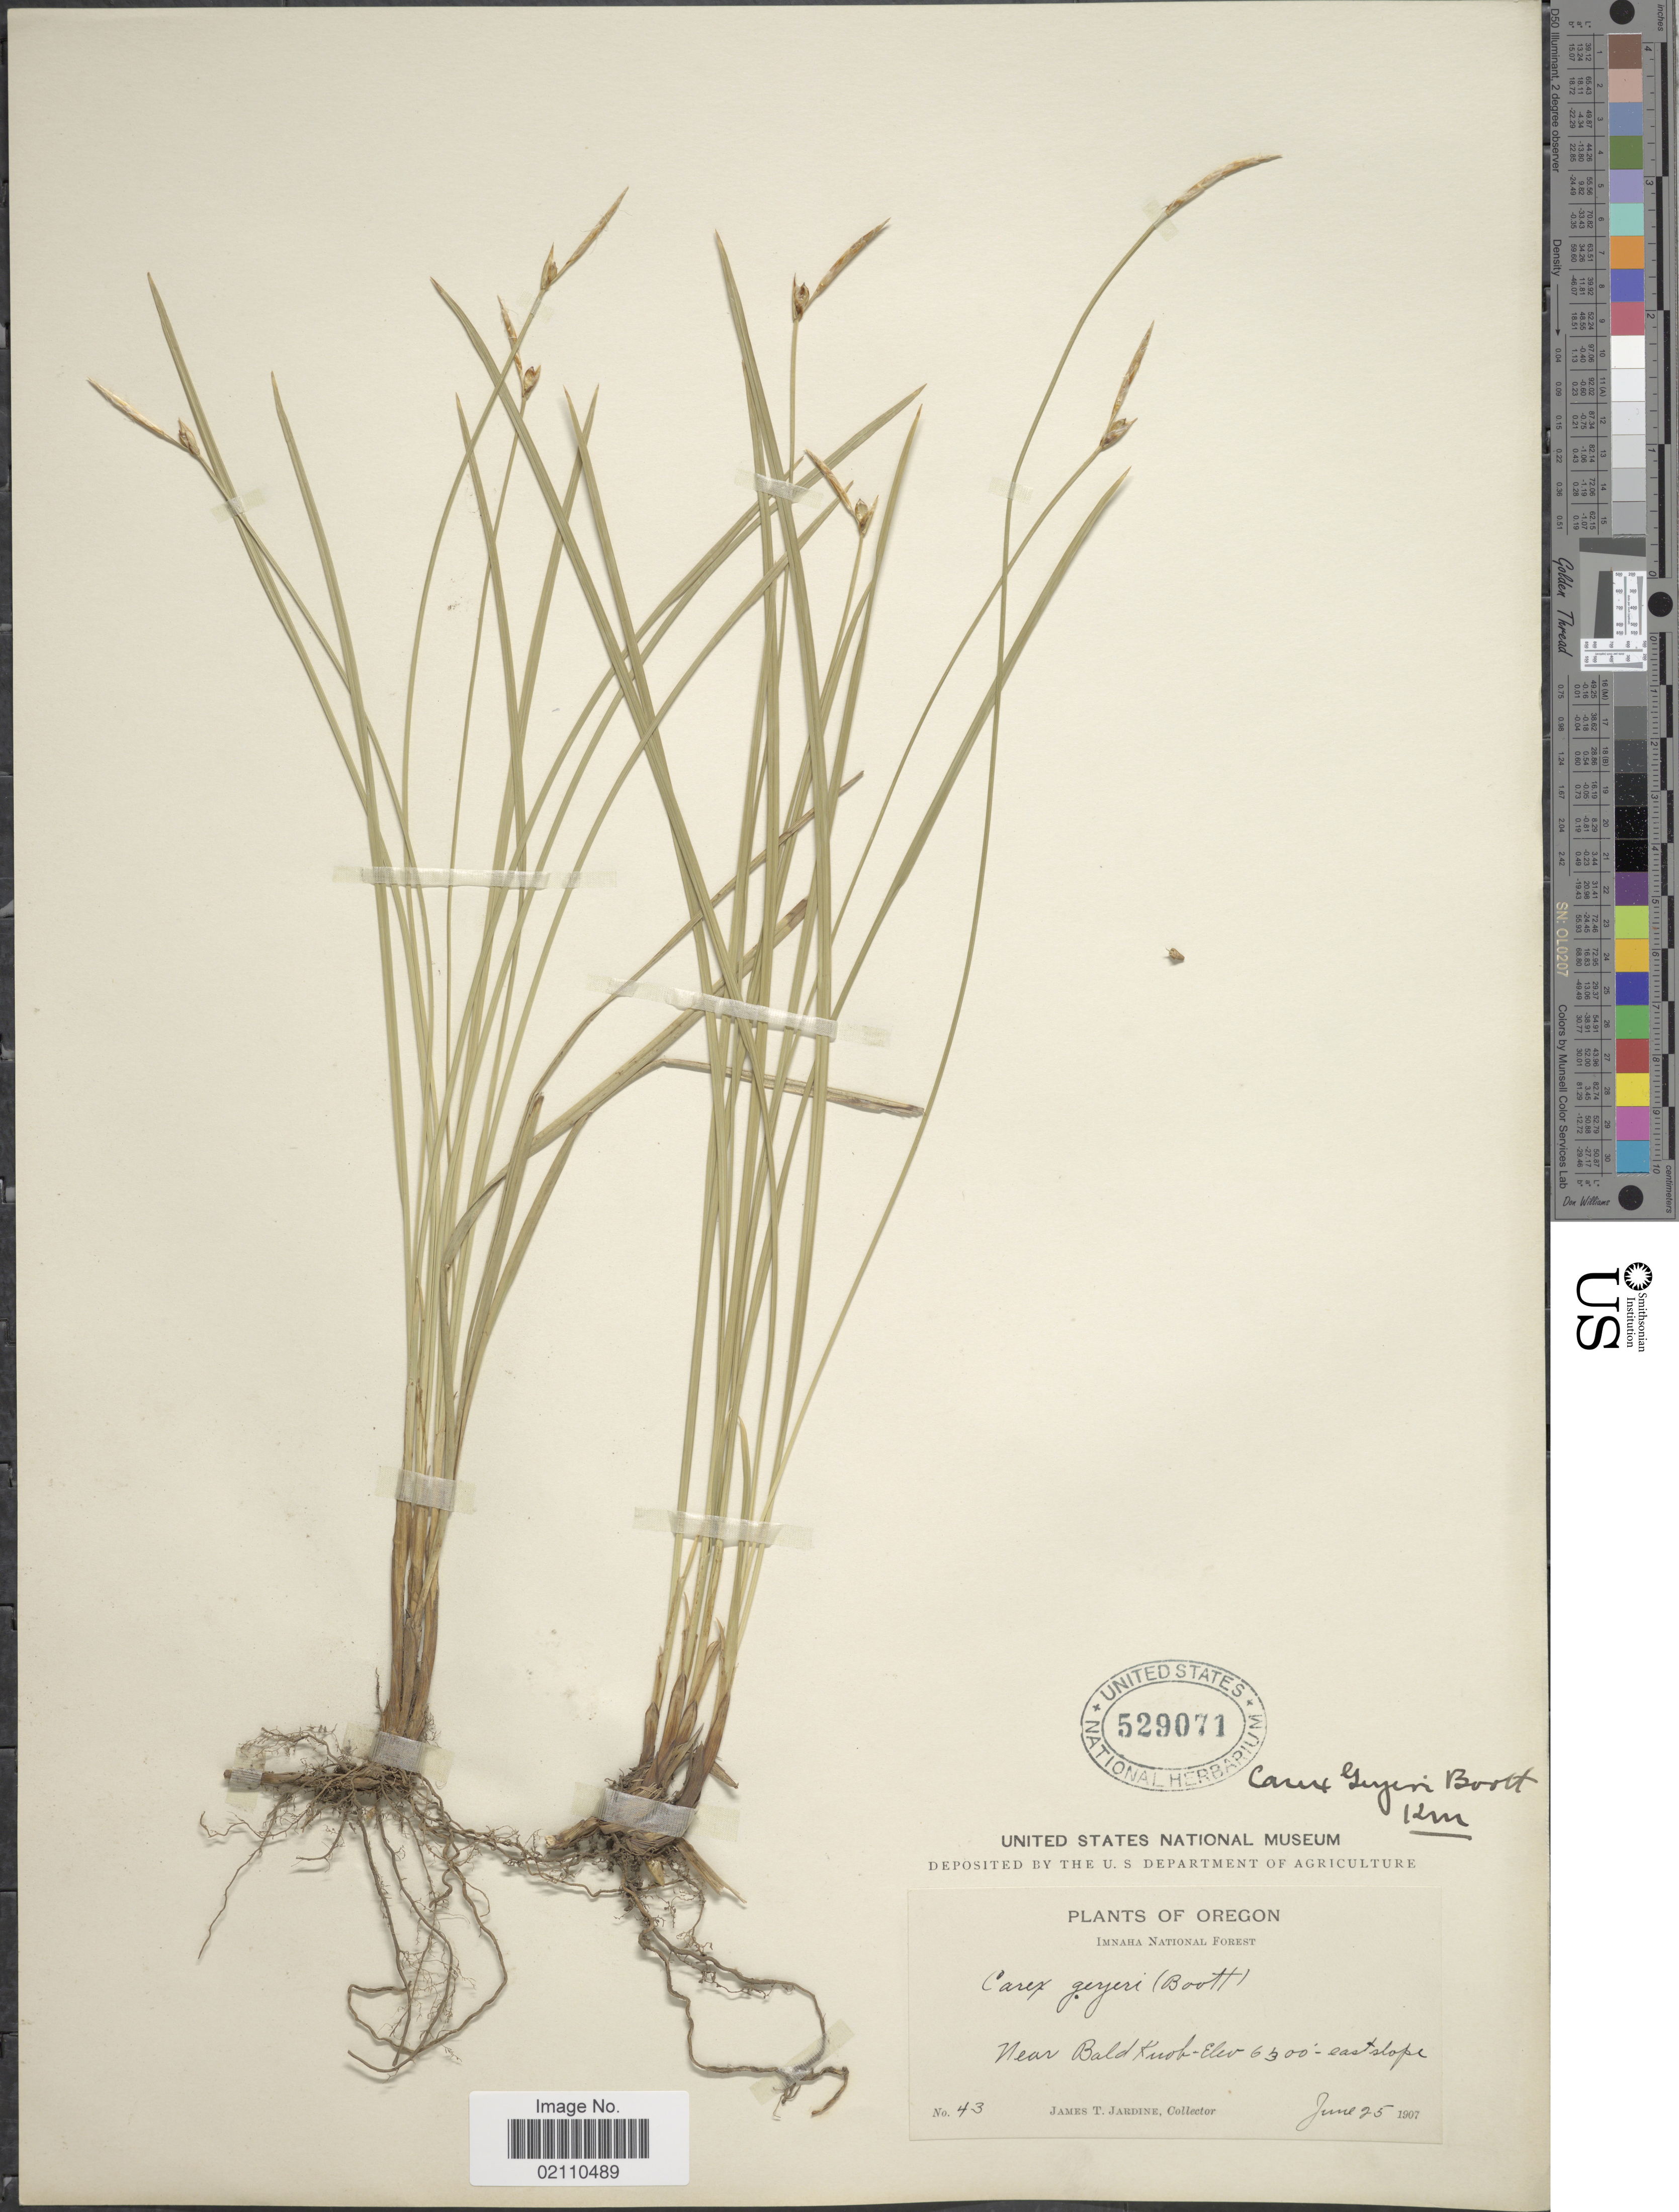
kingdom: Plantae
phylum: Tracheophyta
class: Liliopsida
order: Poales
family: Cyperaceae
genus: Carex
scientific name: Carex geyeri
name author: Boott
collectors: J. T. Jardine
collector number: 43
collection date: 1907-06-25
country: United States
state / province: Oregon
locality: Imnaha National Forest, Near Bald Knob, East slope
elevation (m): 1920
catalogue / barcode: US 529071